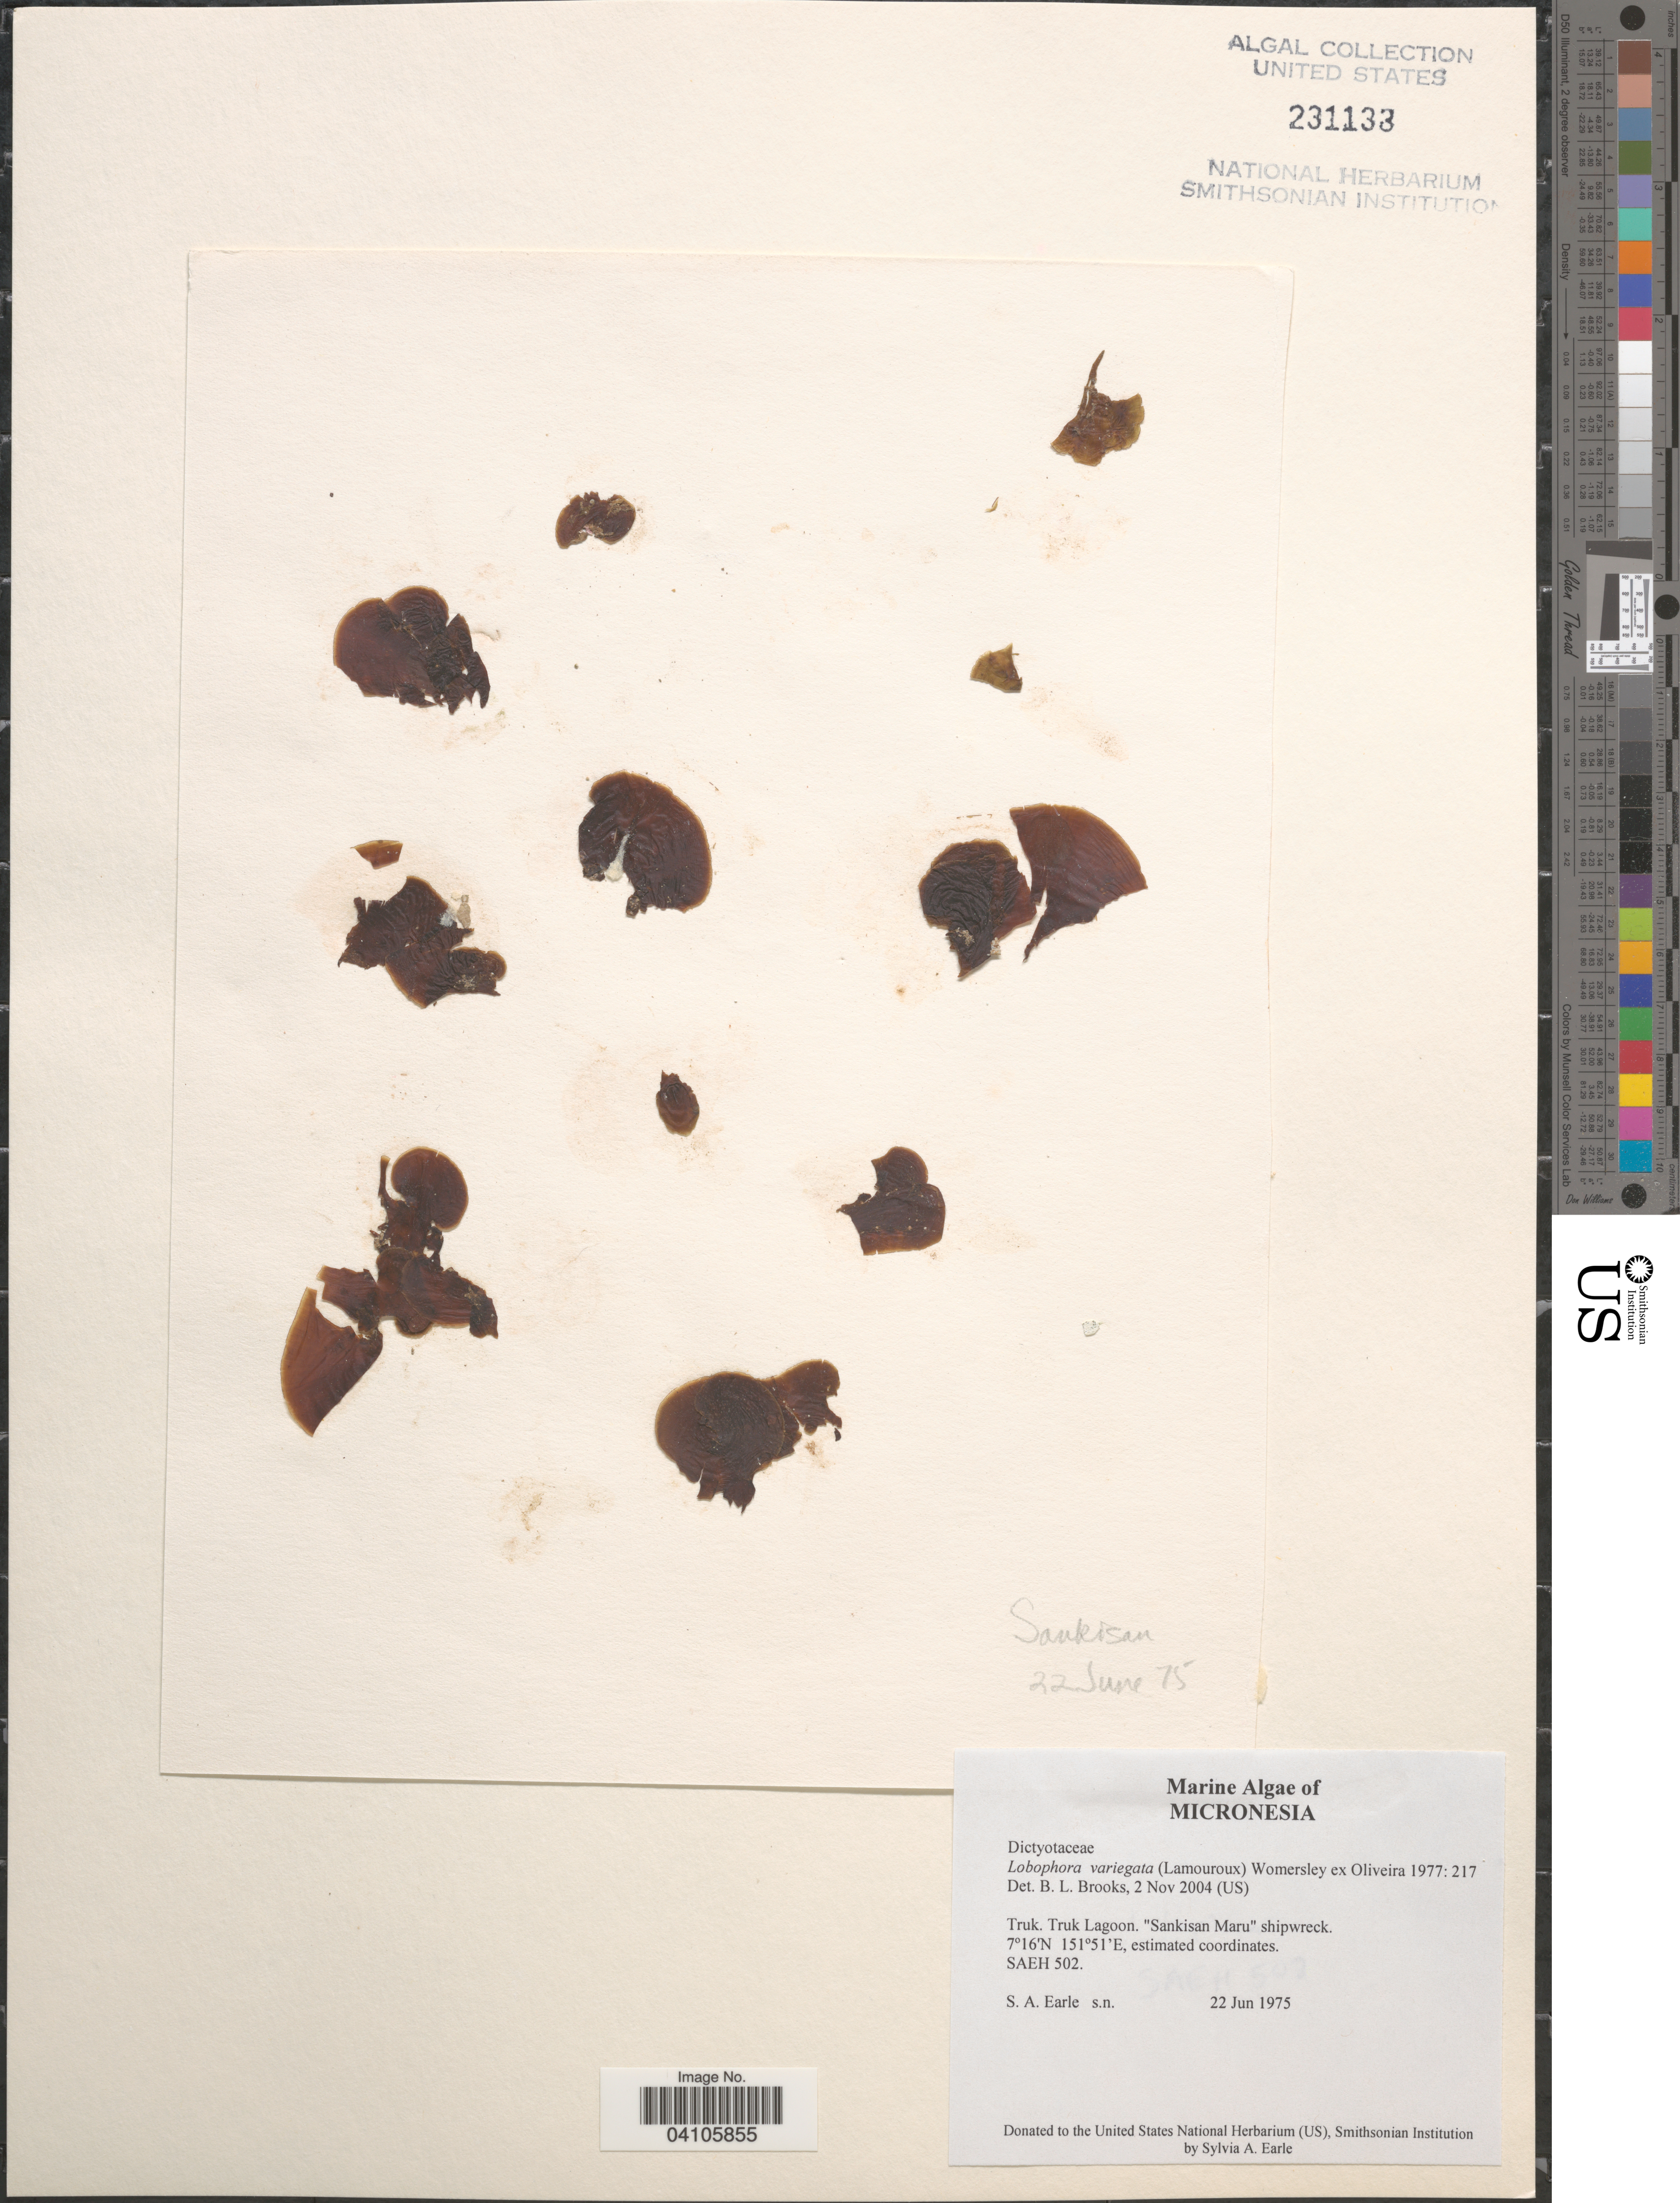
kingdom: Chromista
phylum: Ochrophyta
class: Phaeophyceae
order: Dictyotales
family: Dictyotaceae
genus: Lobophora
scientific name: Lobophora variegata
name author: (J.V.Lamouroux) Womersley & E.C. Oliveira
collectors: S. A. Earle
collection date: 1975-06-22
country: Micronesia, Federated States of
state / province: Truk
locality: Truk Lagoon. "Sankisan Maru" shipwreck.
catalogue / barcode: US 231133